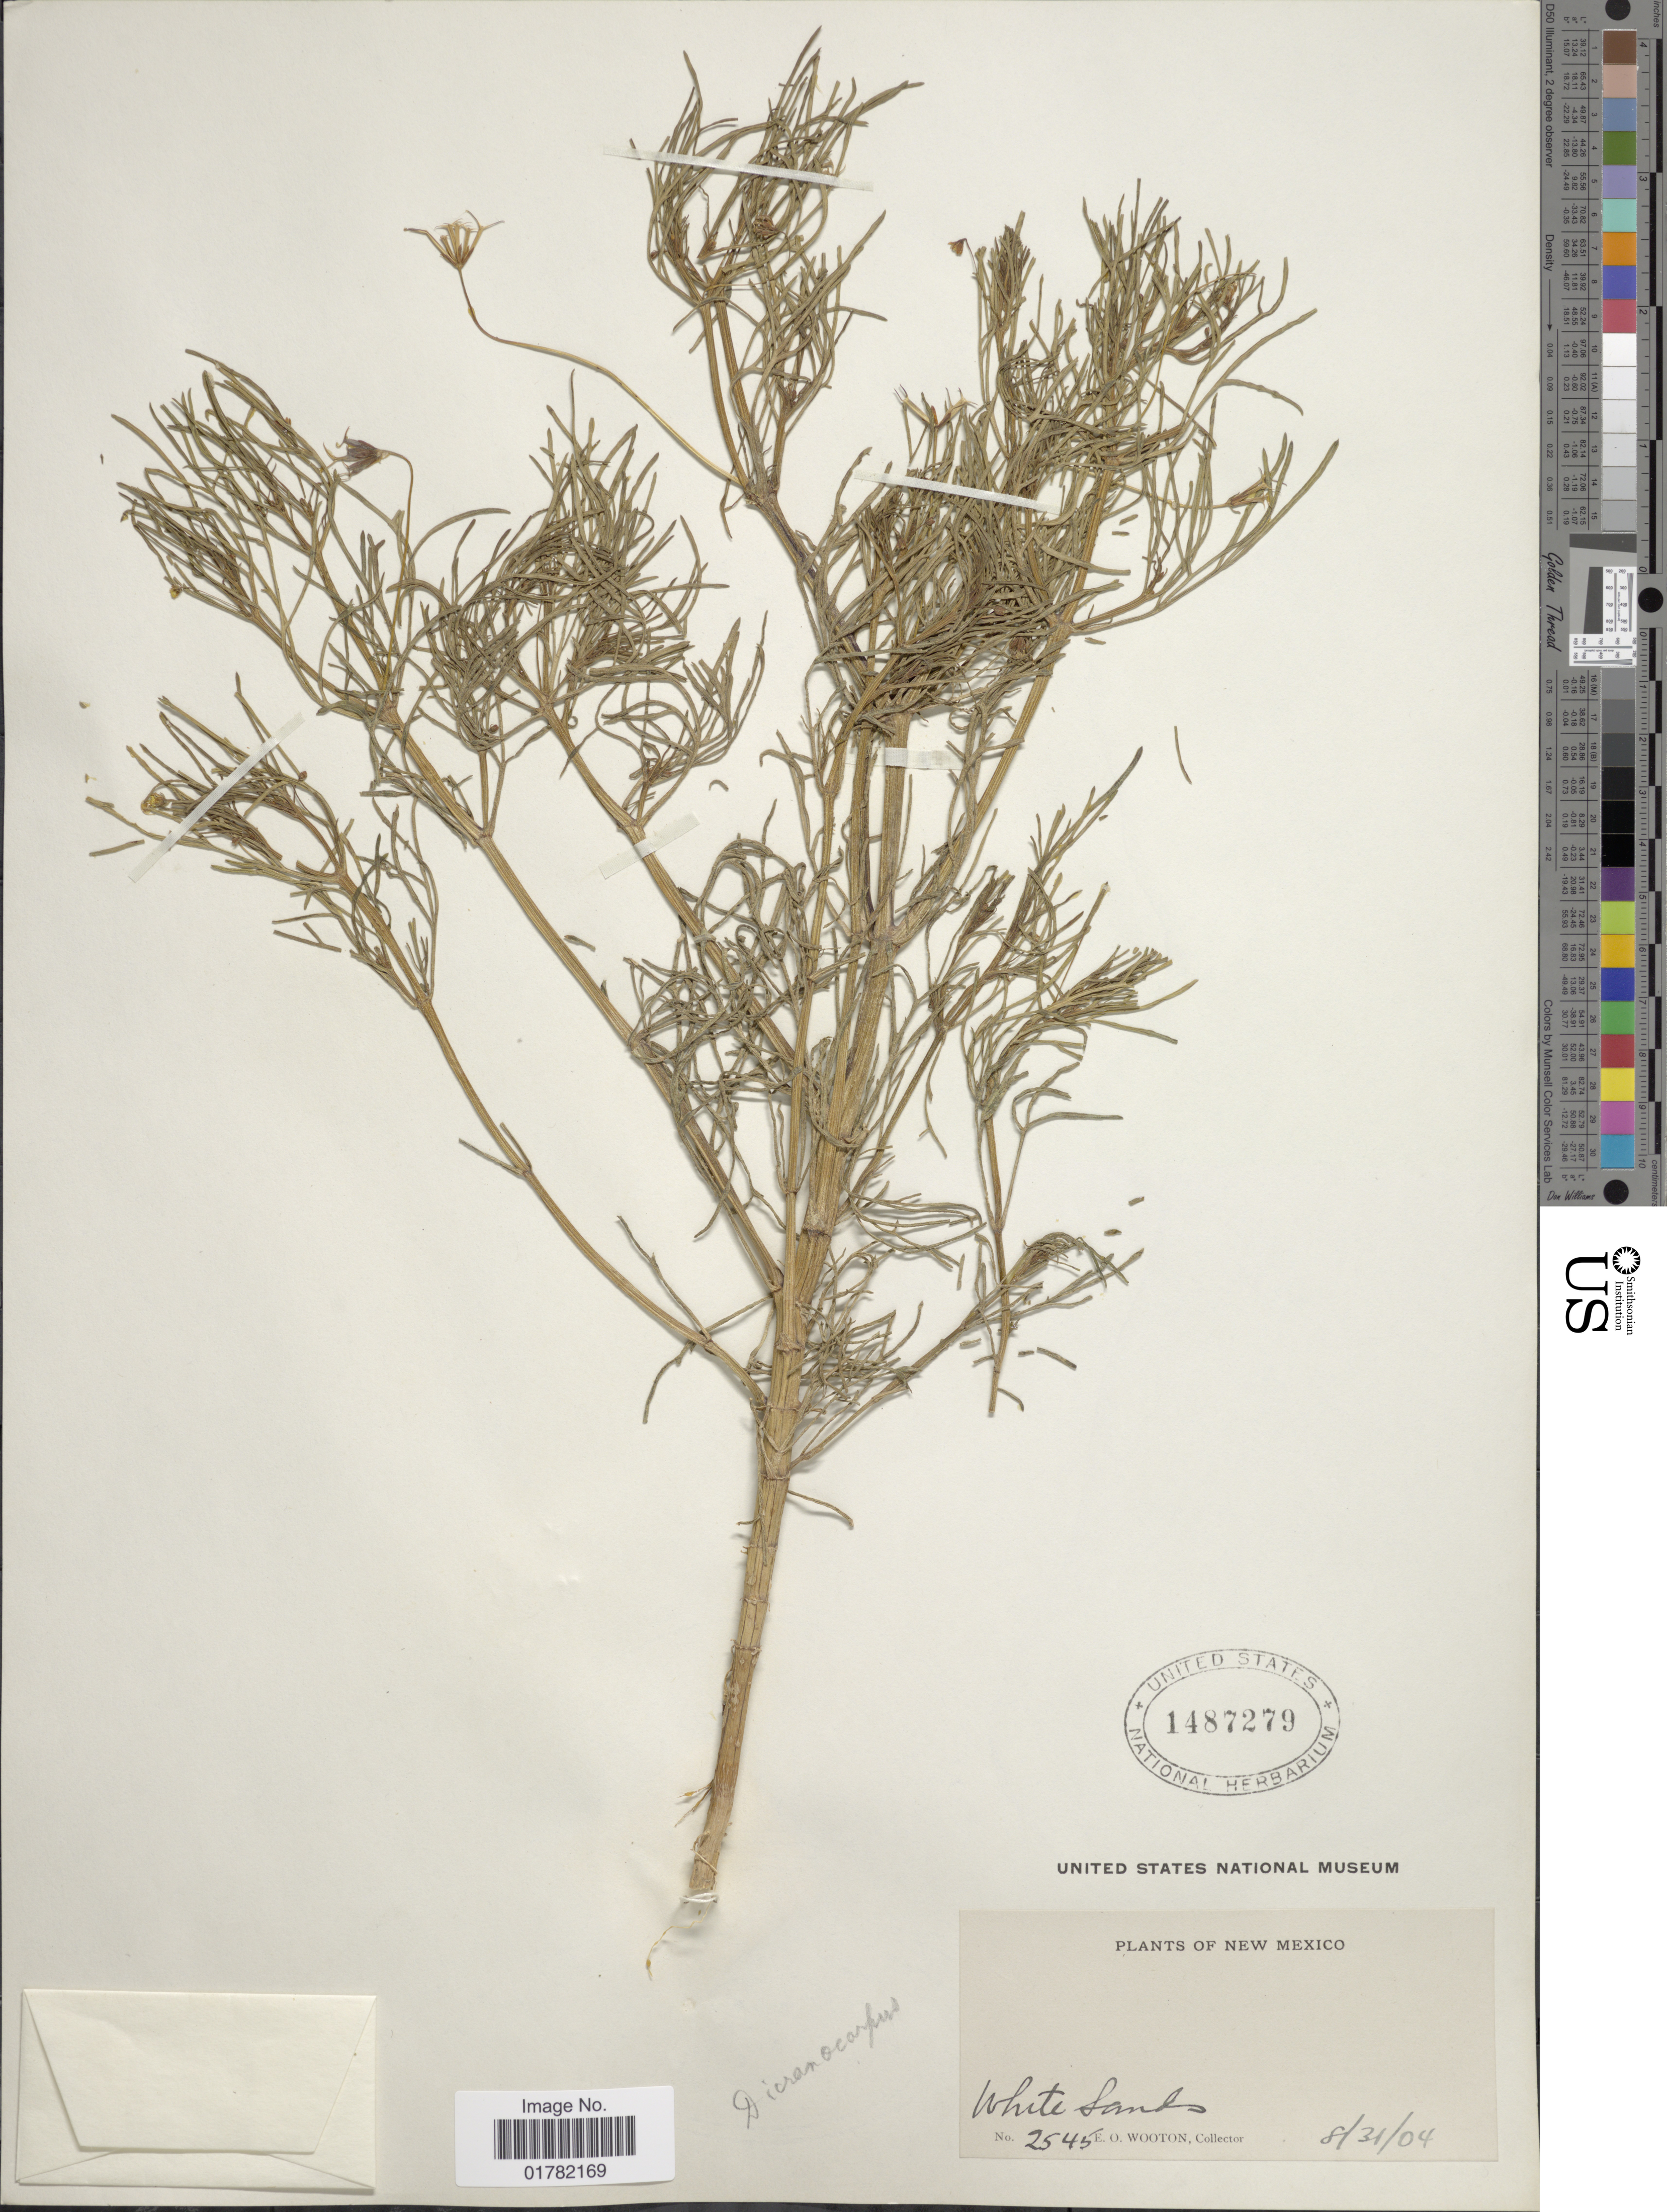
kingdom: Plantae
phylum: Tracheophyta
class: Magnoliopsida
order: Asterales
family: Asteraceae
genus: Dicranocarpus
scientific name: Dicranocarpus parviflorus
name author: A. Gray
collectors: E. O. Wooton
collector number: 2545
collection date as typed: Transcribed d/m/y: 31/8/4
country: United States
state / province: New Mexico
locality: White Sands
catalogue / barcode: US 1487279